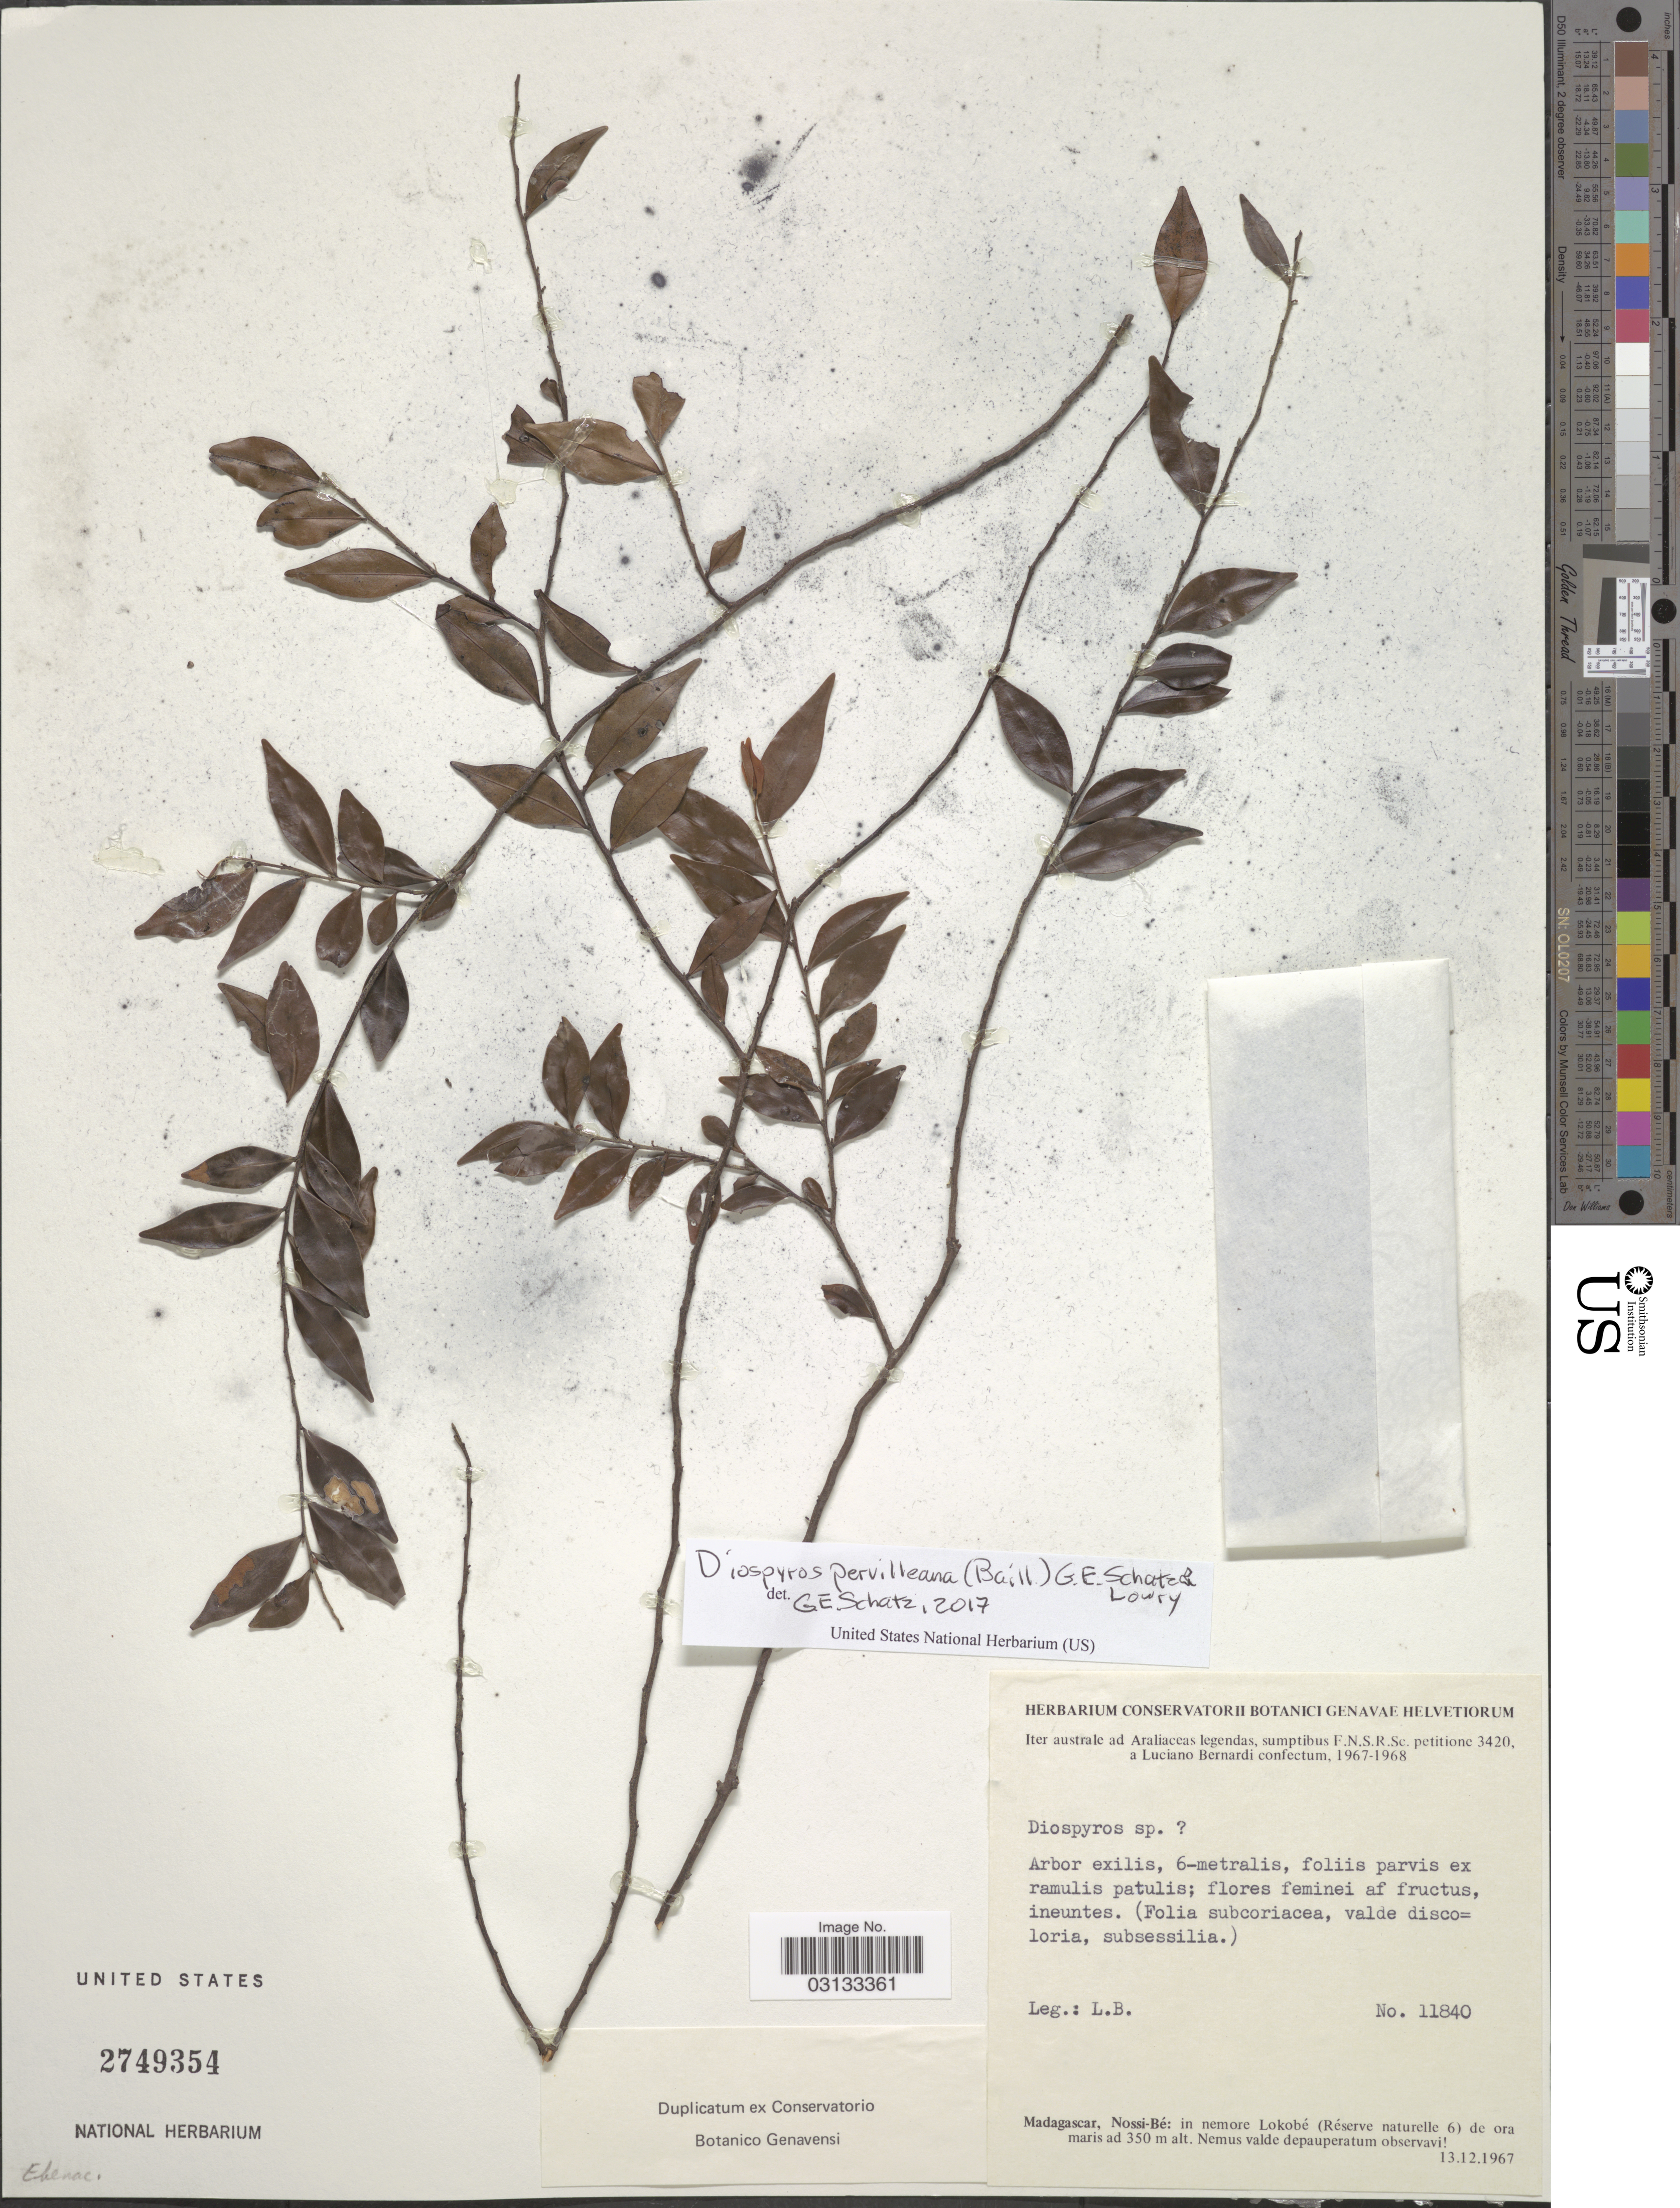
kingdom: Plantae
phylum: Tracheophyta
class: Magnoliopsida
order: Ericales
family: Ebenaceae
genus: Diospyros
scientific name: Diospyros pervilleana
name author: (Baill.) G.E. Schatz & Lowry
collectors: L. Bernardi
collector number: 11840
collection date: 1967-12-13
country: Madagascar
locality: Nossi-Bé: in nemore Lokobé (Réserve naturelle 6).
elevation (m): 350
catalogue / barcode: US 2749354